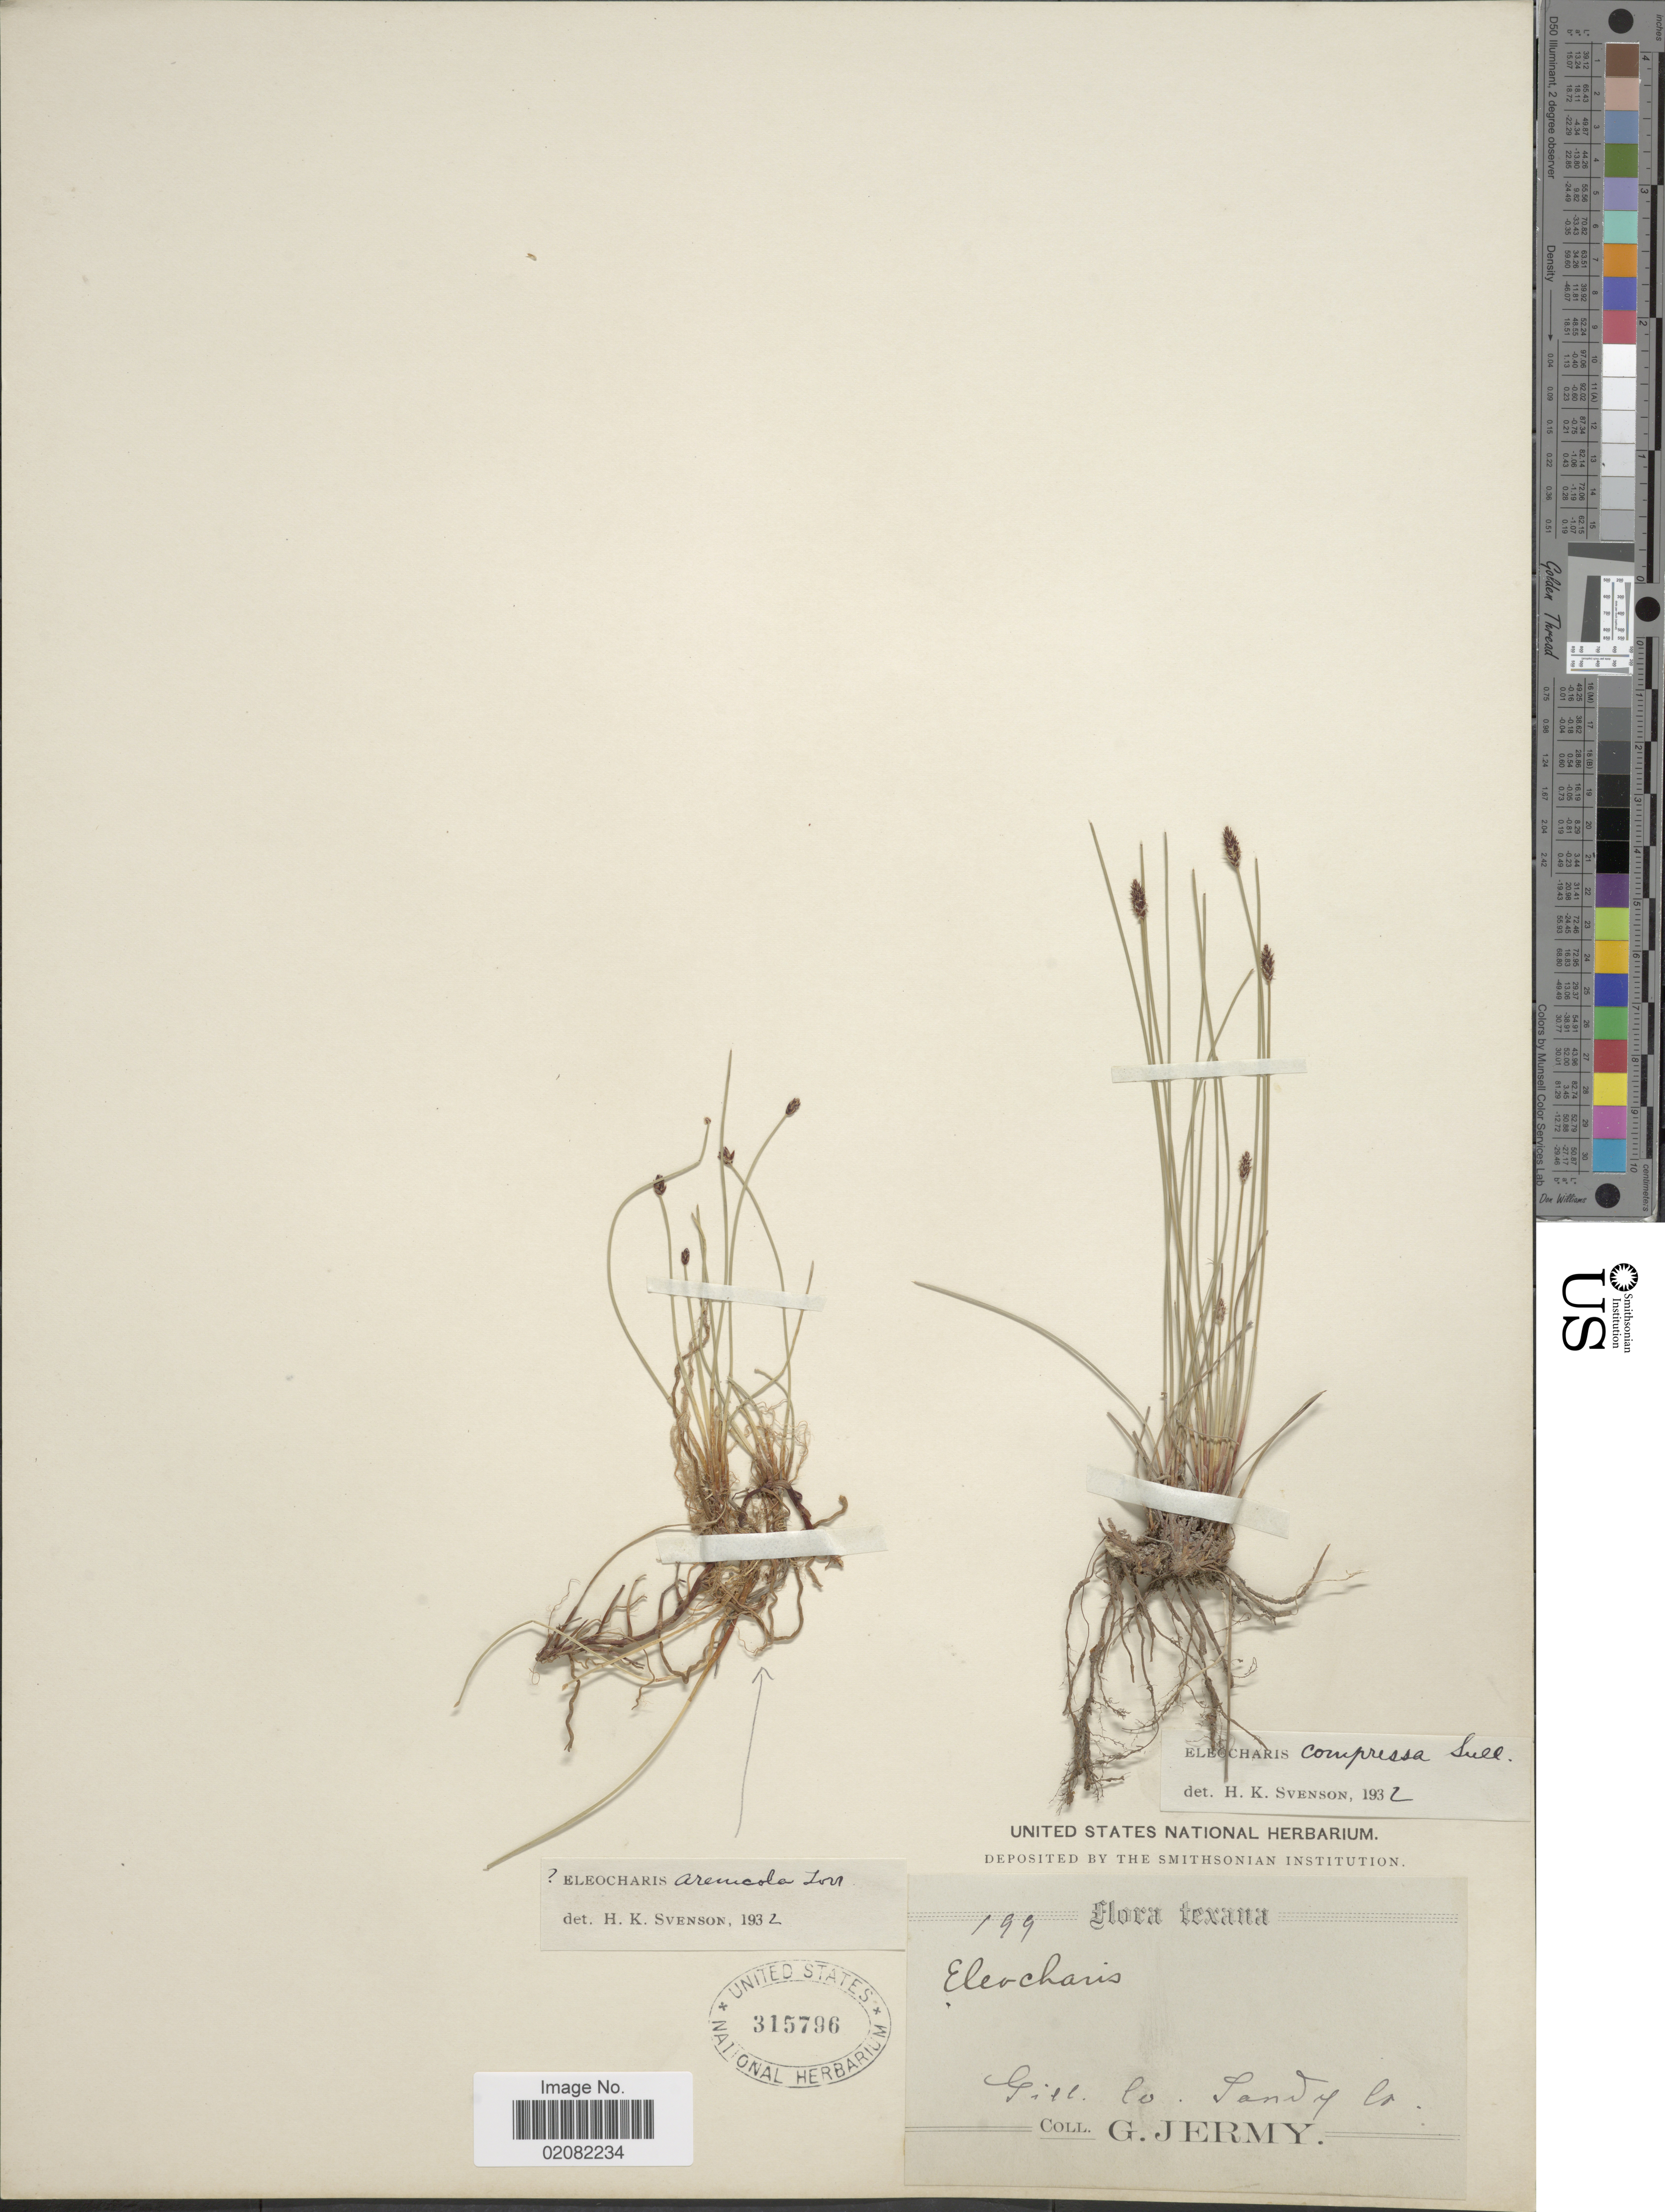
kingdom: Plantae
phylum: Tracheophyta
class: Liliopsida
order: Poales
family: Cyperaceae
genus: Eleocharis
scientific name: Eleocharis compressa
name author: Sull.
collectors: G. Jermy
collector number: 199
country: United States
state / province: Texas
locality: Gill Co., Sandy Co.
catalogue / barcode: US 315796